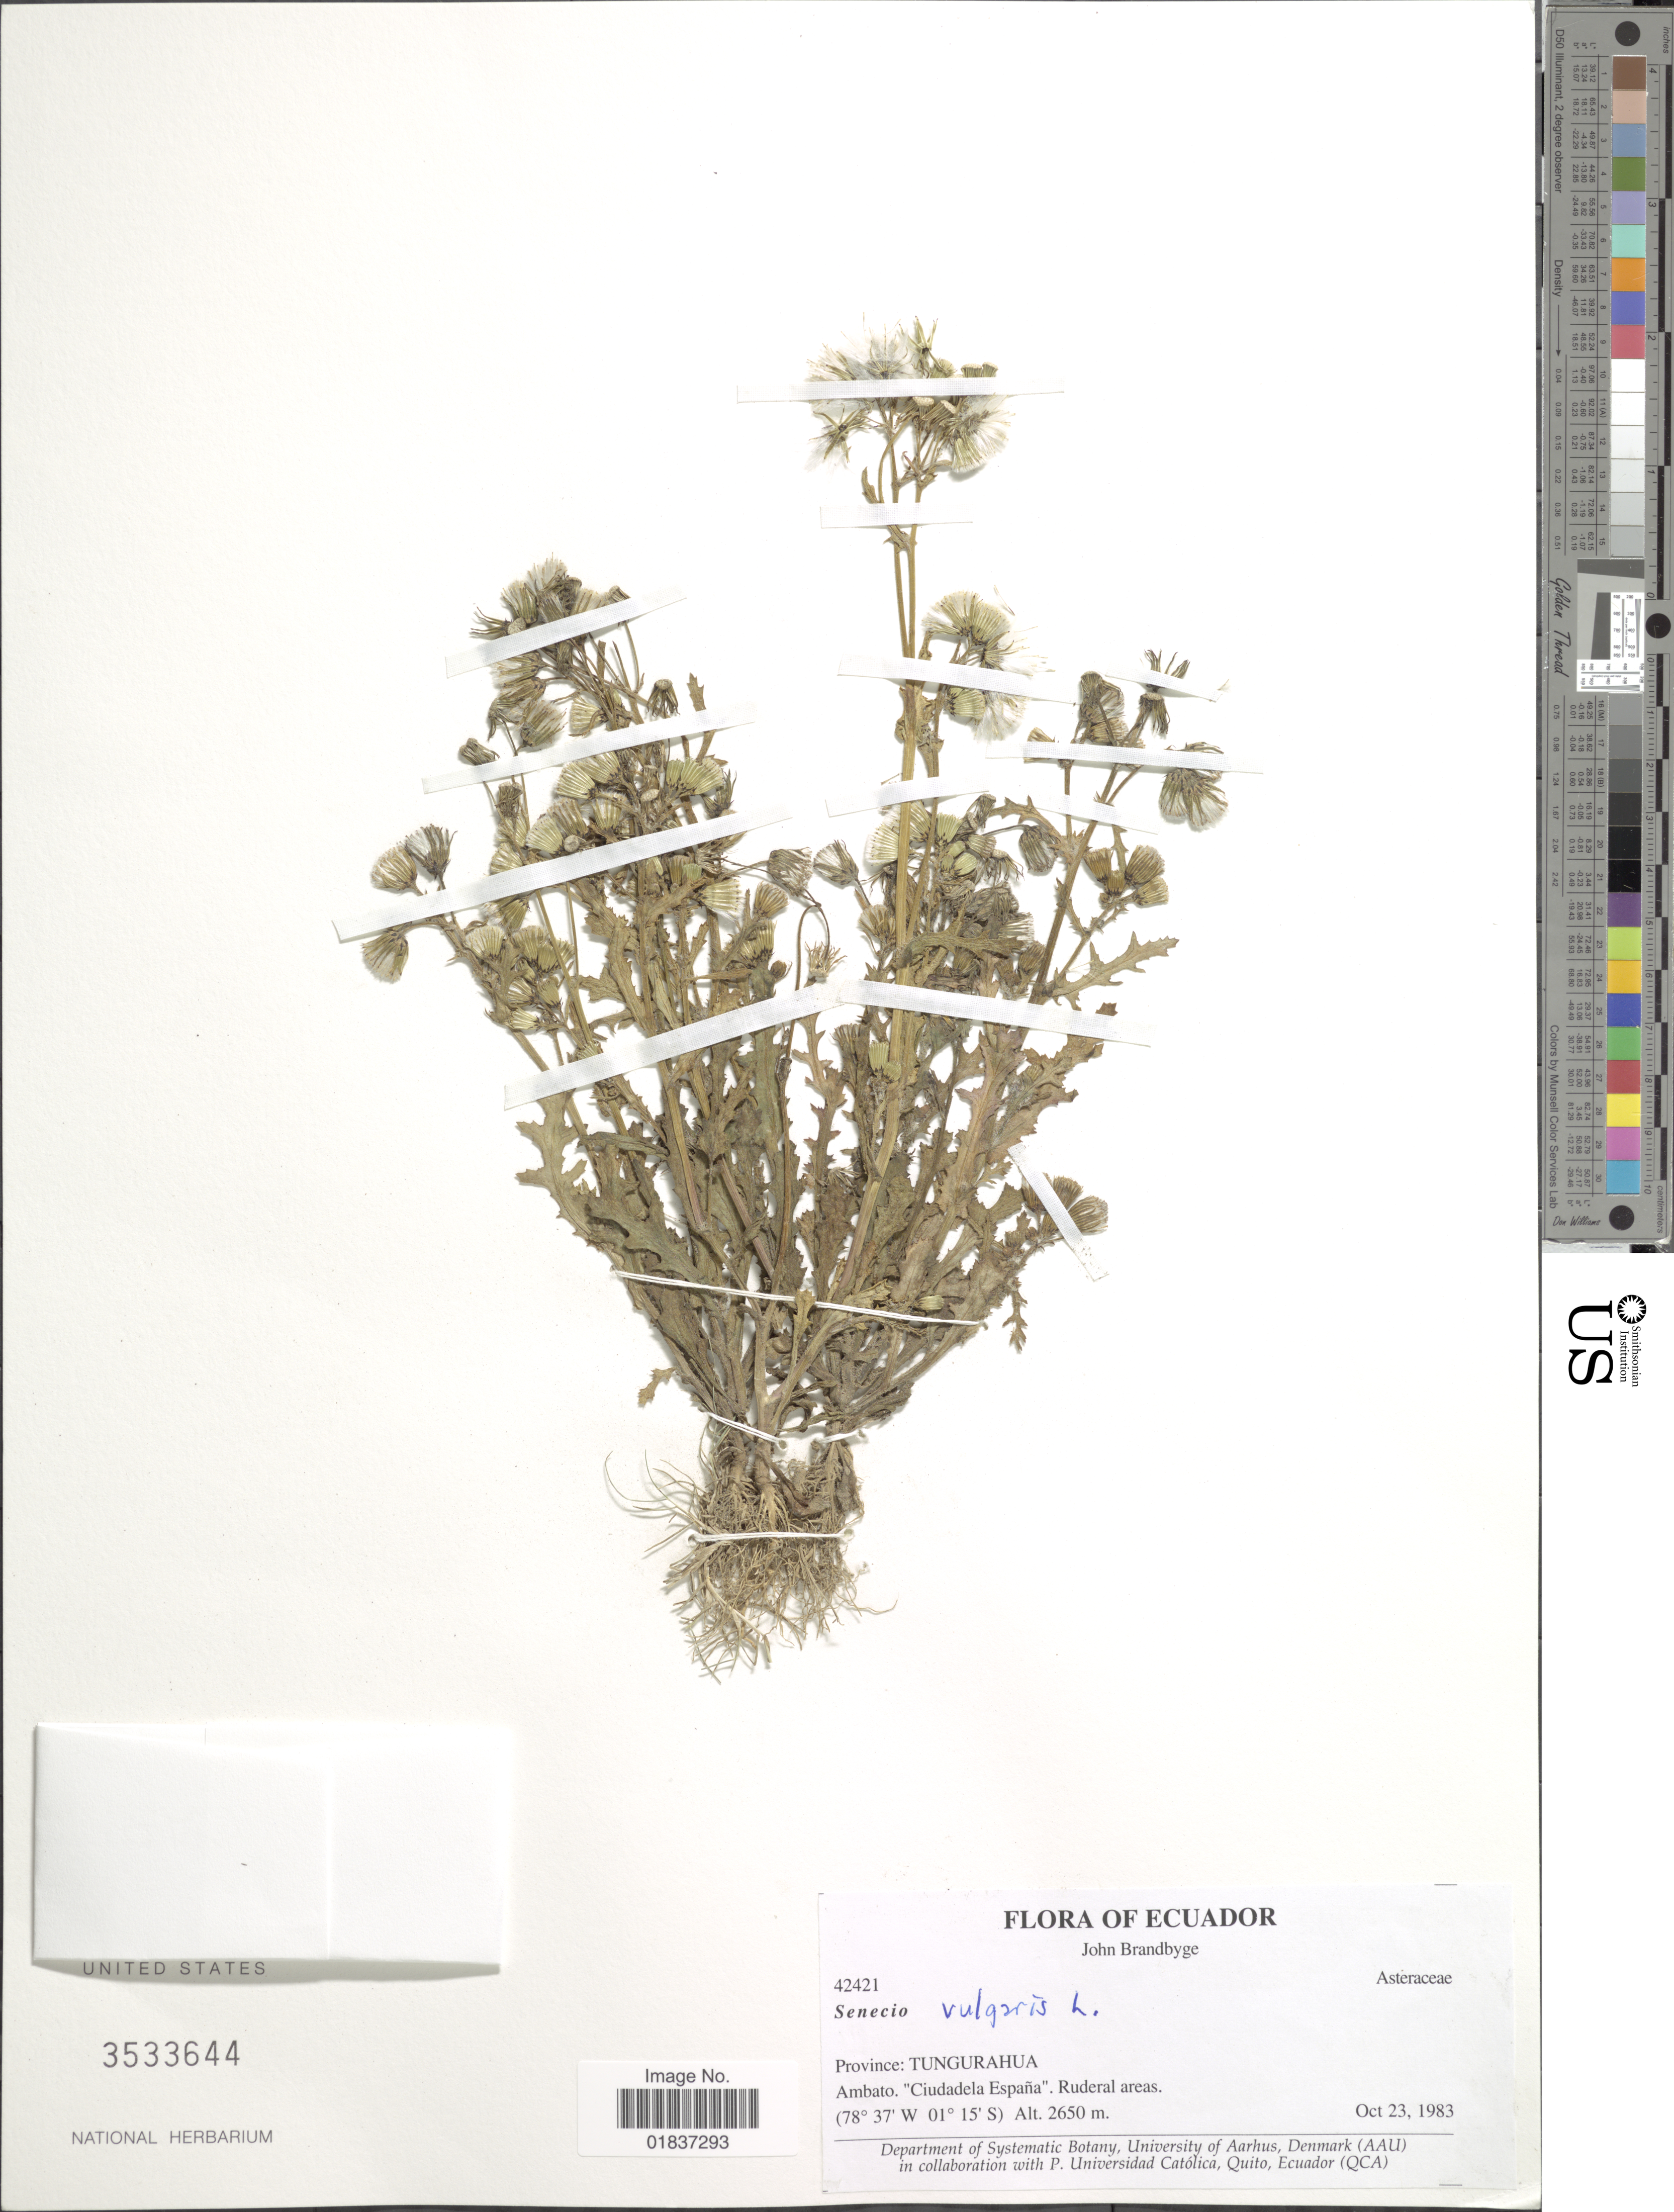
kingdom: Plantae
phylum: Tracheophyta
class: Magnoliopsida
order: Asterales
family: Asteraceae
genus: Senecio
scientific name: Senecio vulgaris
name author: L.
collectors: J. Brandbyge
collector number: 42421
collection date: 1983-10-23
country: Ecuador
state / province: Tungurahua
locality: Province: Tungurahua. Ambato. "Ciudadela España".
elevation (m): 2650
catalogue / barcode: US 3533644